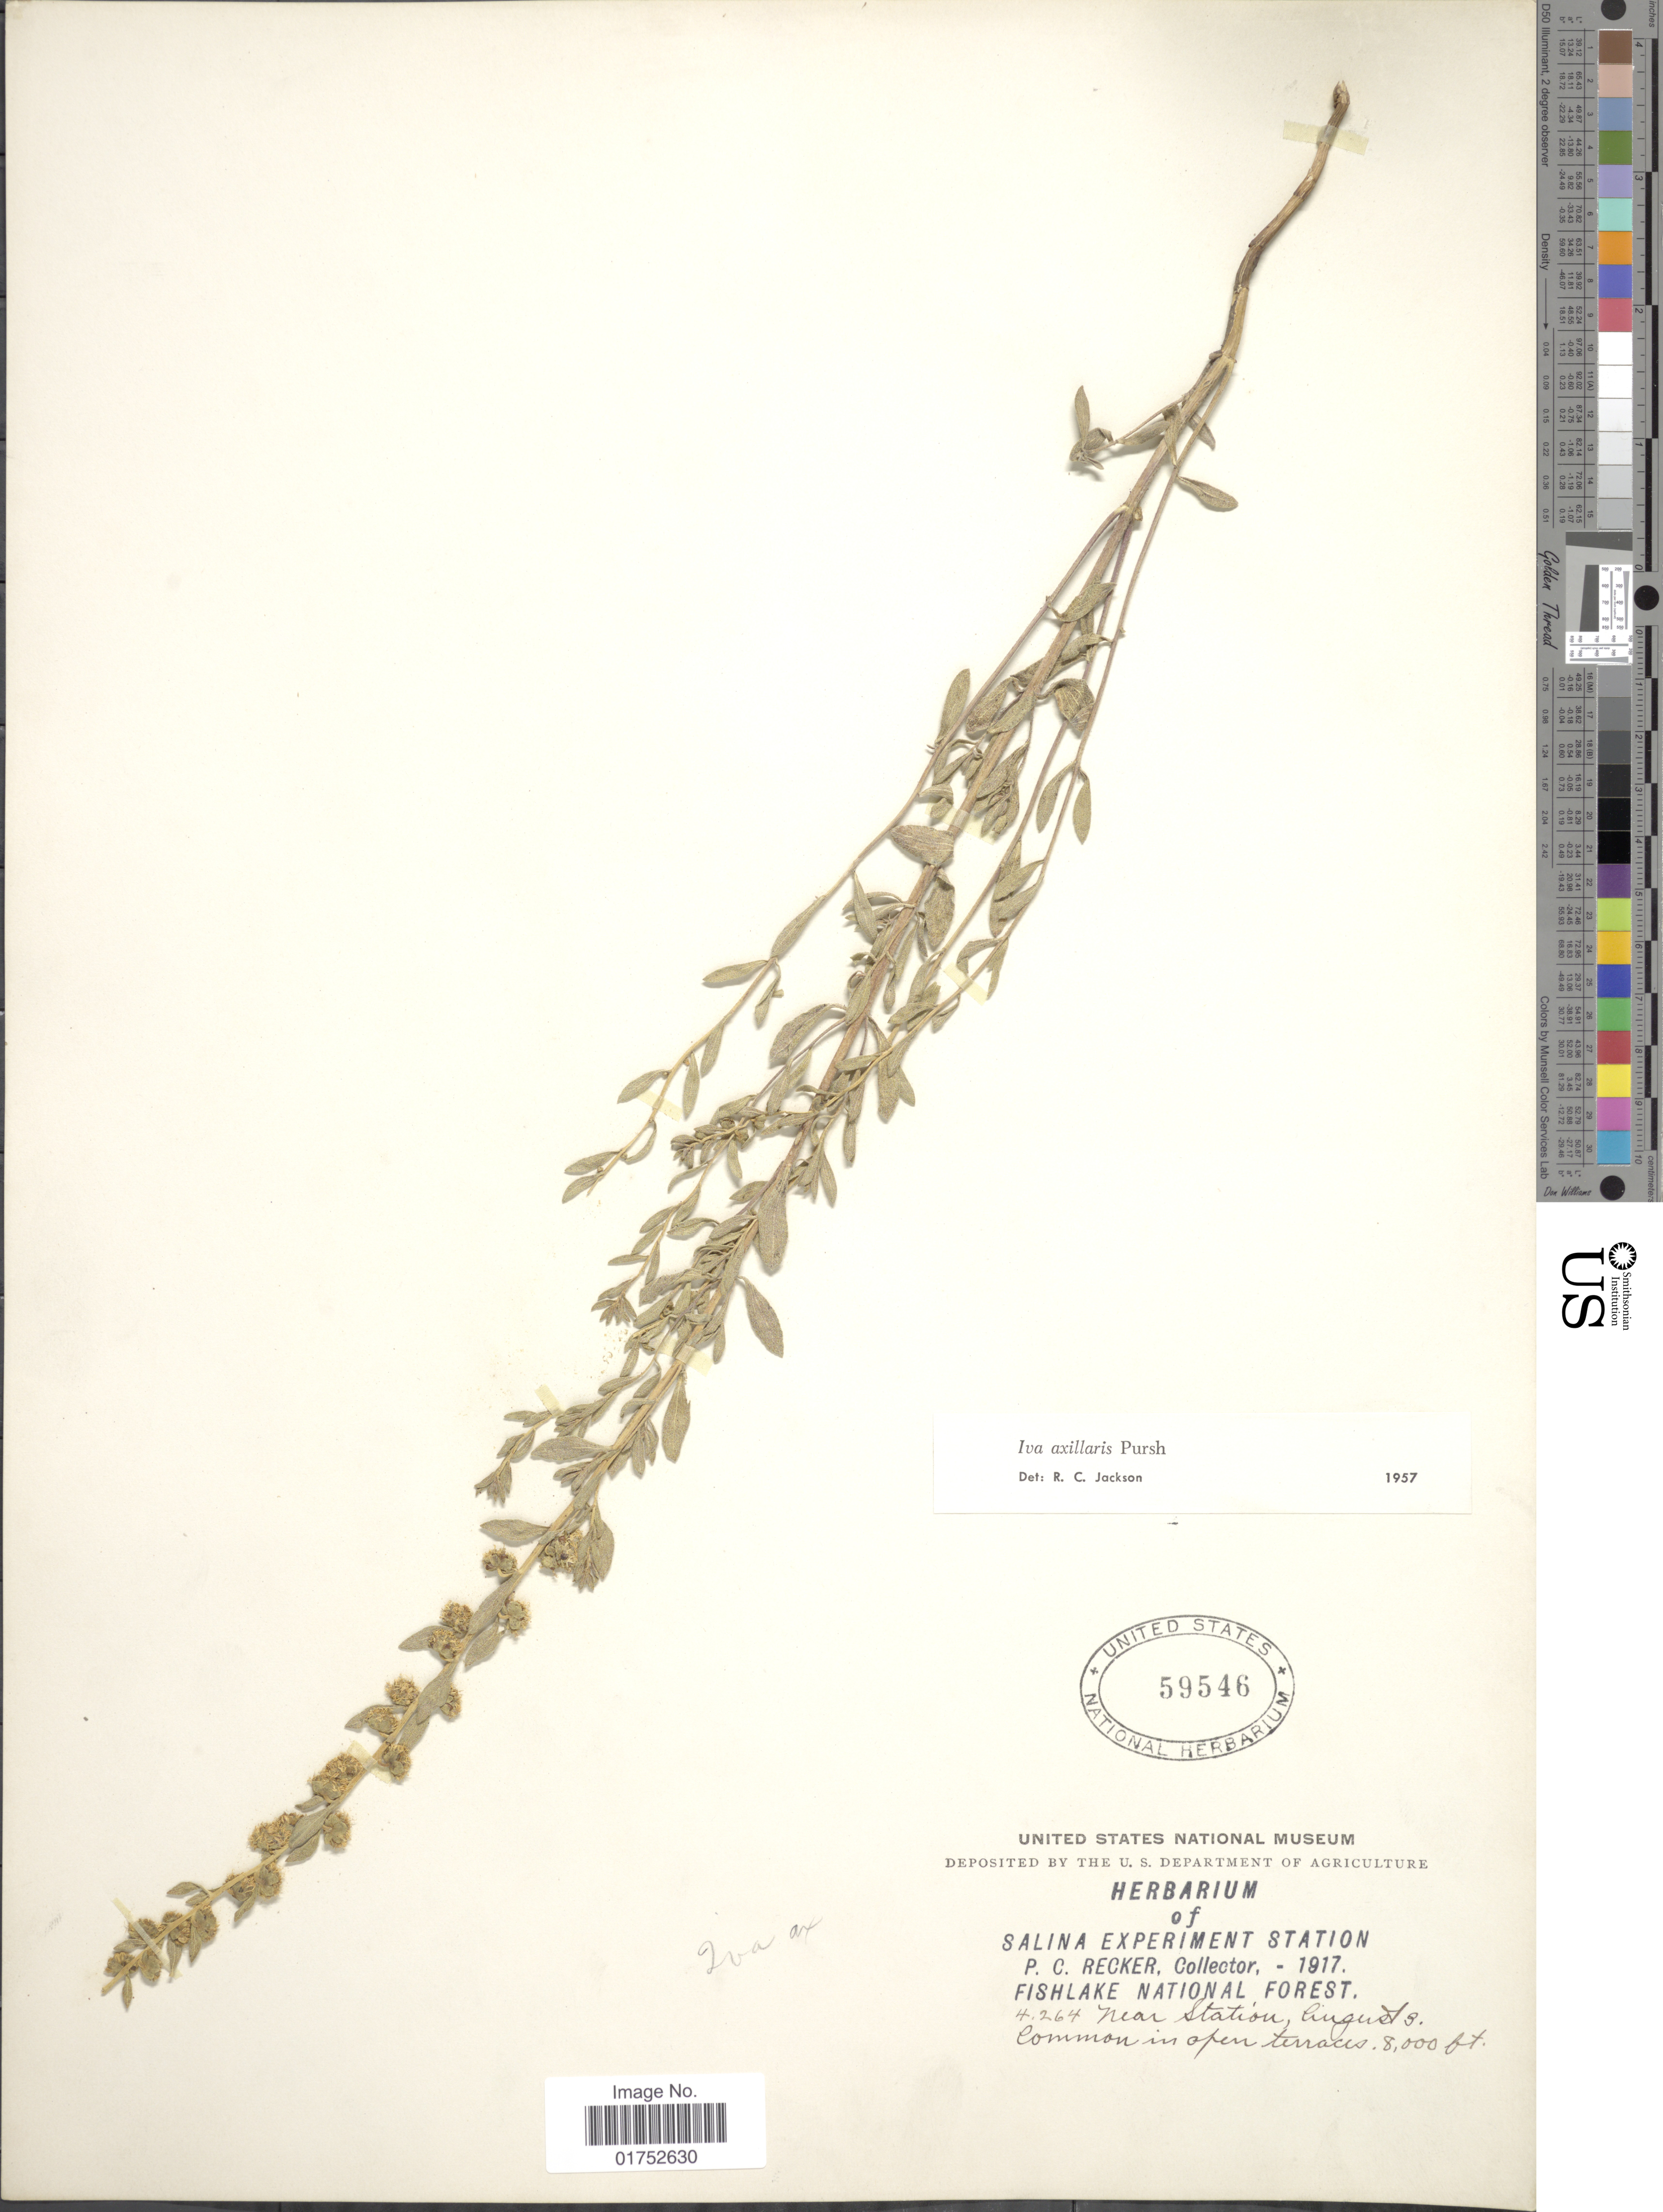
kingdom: Plantae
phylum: Tracheophyta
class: Magnoliopsida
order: Asterales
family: Asteraceae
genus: Iva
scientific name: Iva axillaris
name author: Pursh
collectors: P. Recker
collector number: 4264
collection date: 1917-08-03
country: United States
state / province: Utah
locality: Fishlake National Forest, near Station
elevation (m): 2438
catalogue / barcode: US 59546